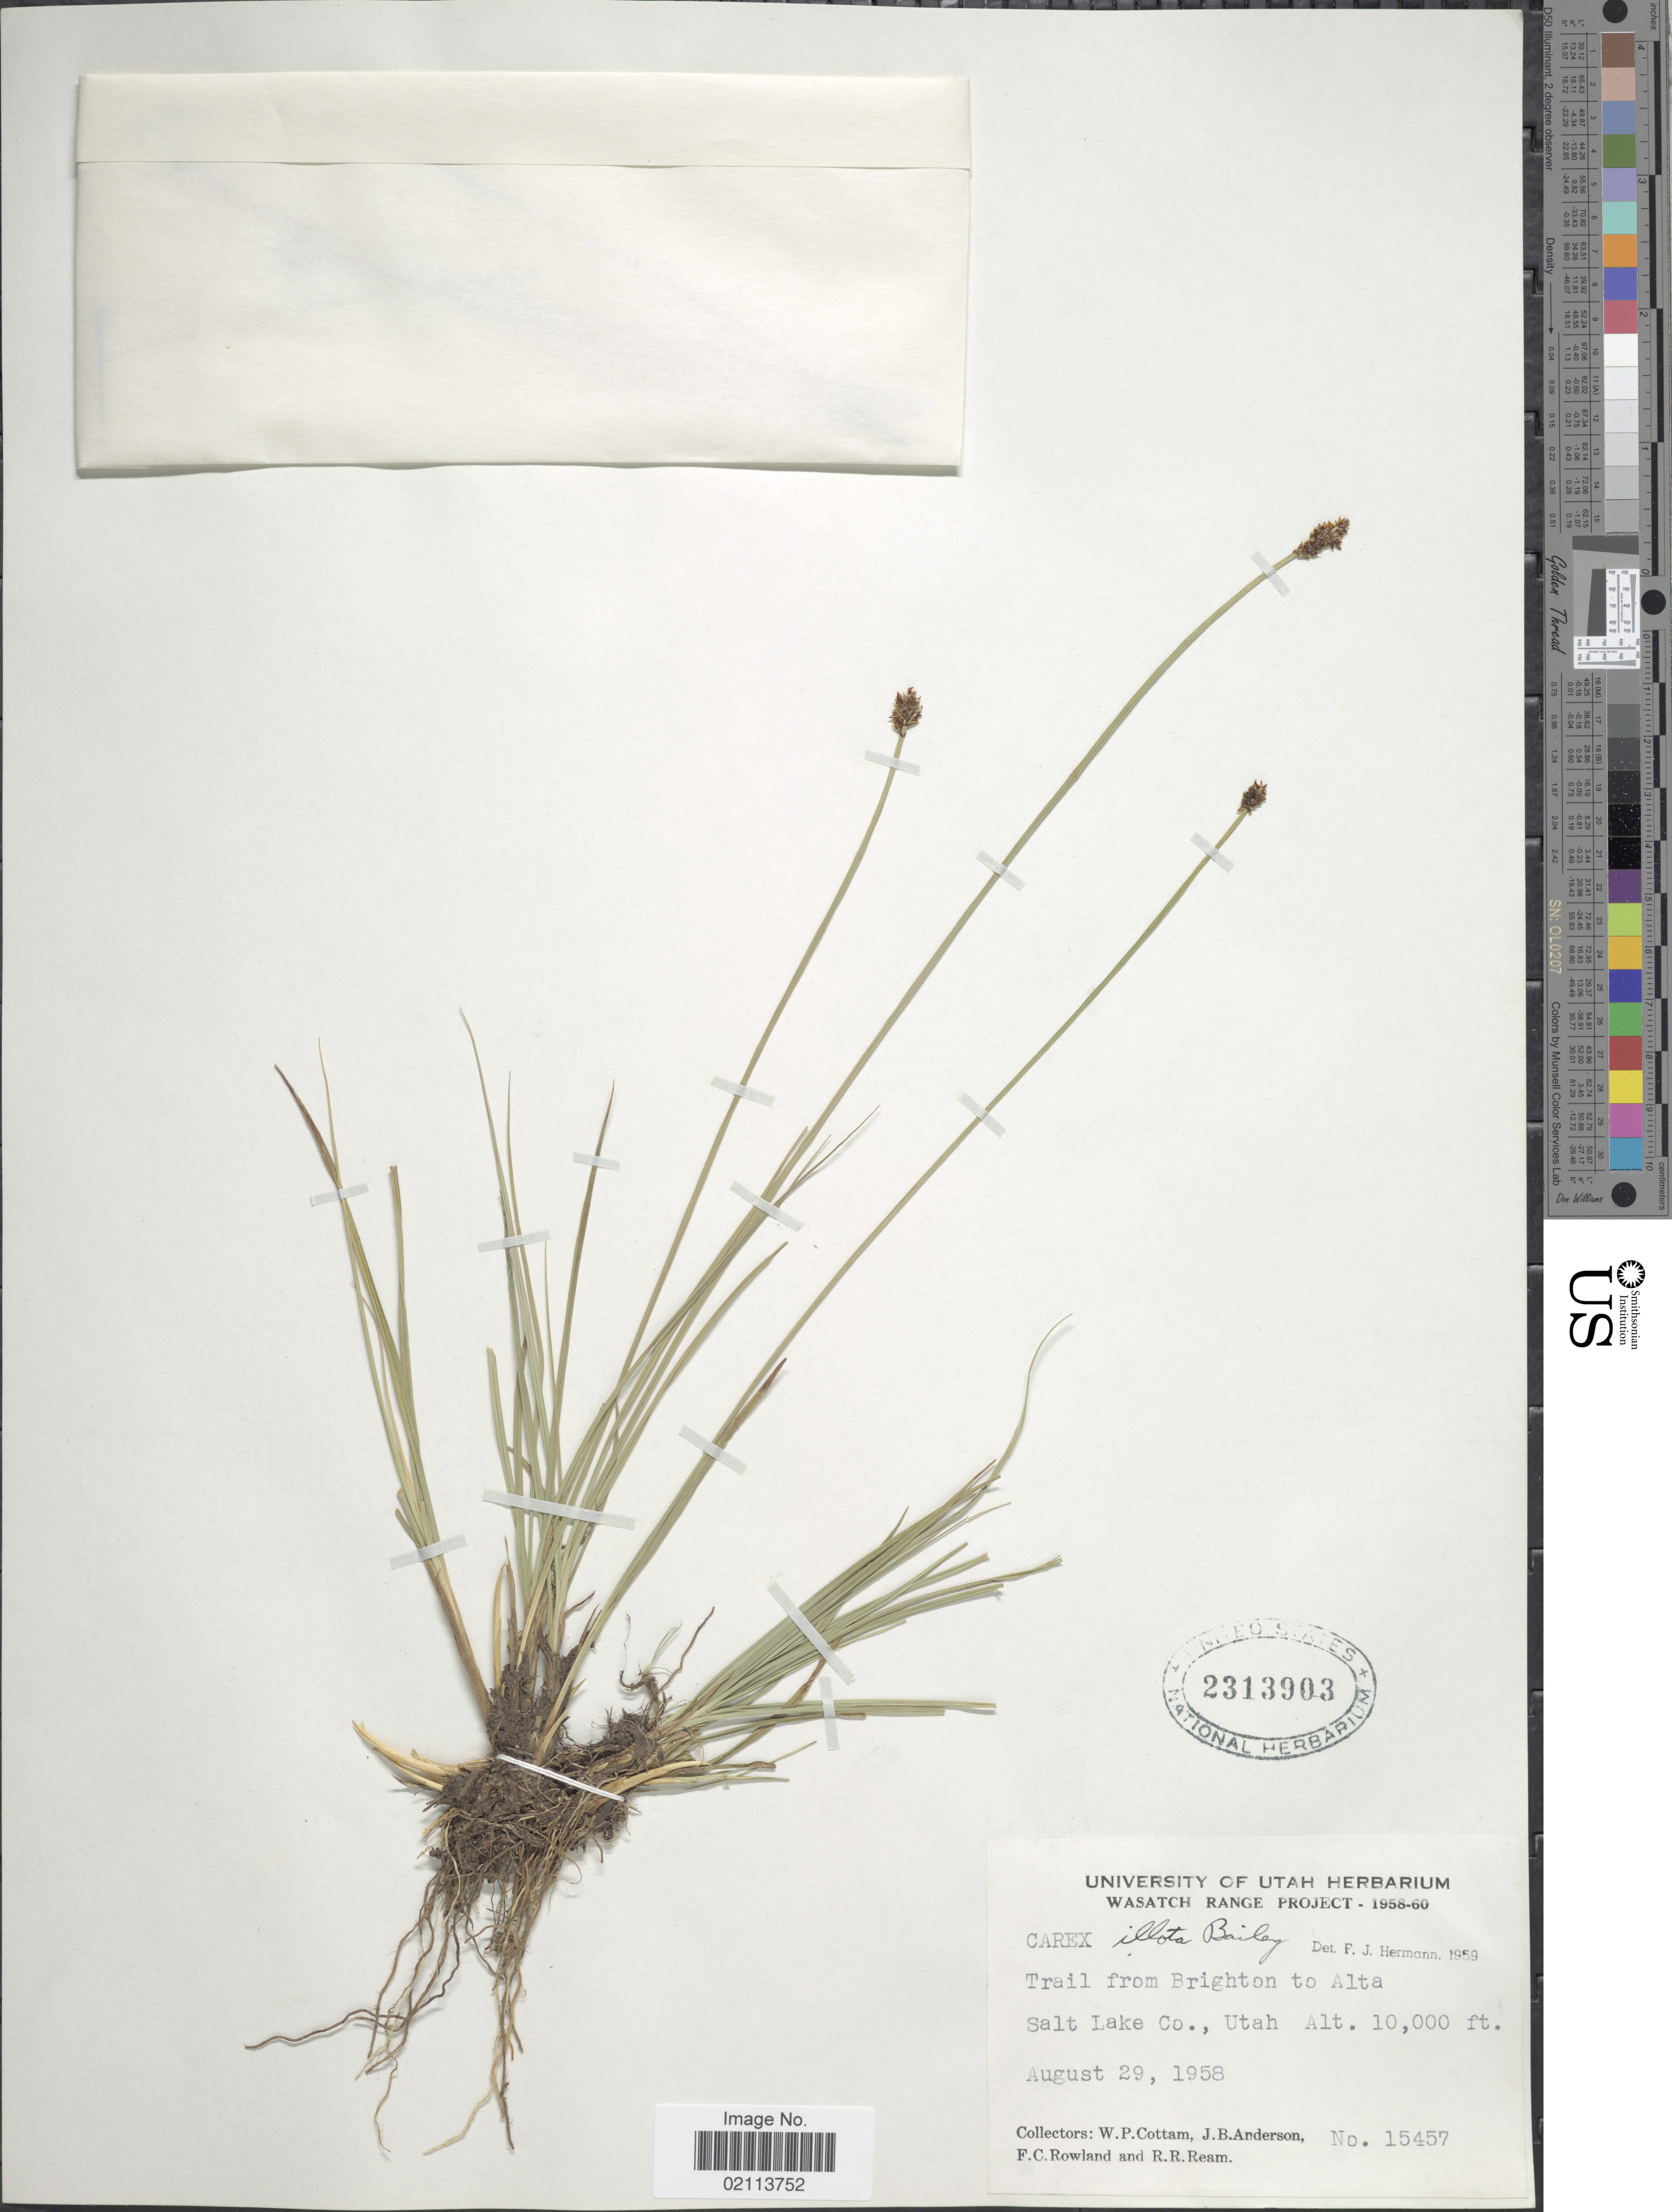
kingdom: Plantae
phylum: Tracheophyta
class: Liliopsida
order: Poales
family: Cyperaceae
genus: Carex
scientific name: Carex illota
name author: L.H. Bailey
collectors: W. Cottam, J. B. Anderson, F. Rowland & R. Ream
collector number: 15457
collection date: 1958-08-29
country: United States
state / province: Utah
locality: Trail from Brighton to Alta Salt Lake Co., Utah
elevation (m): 3048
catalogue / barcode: US 2313903